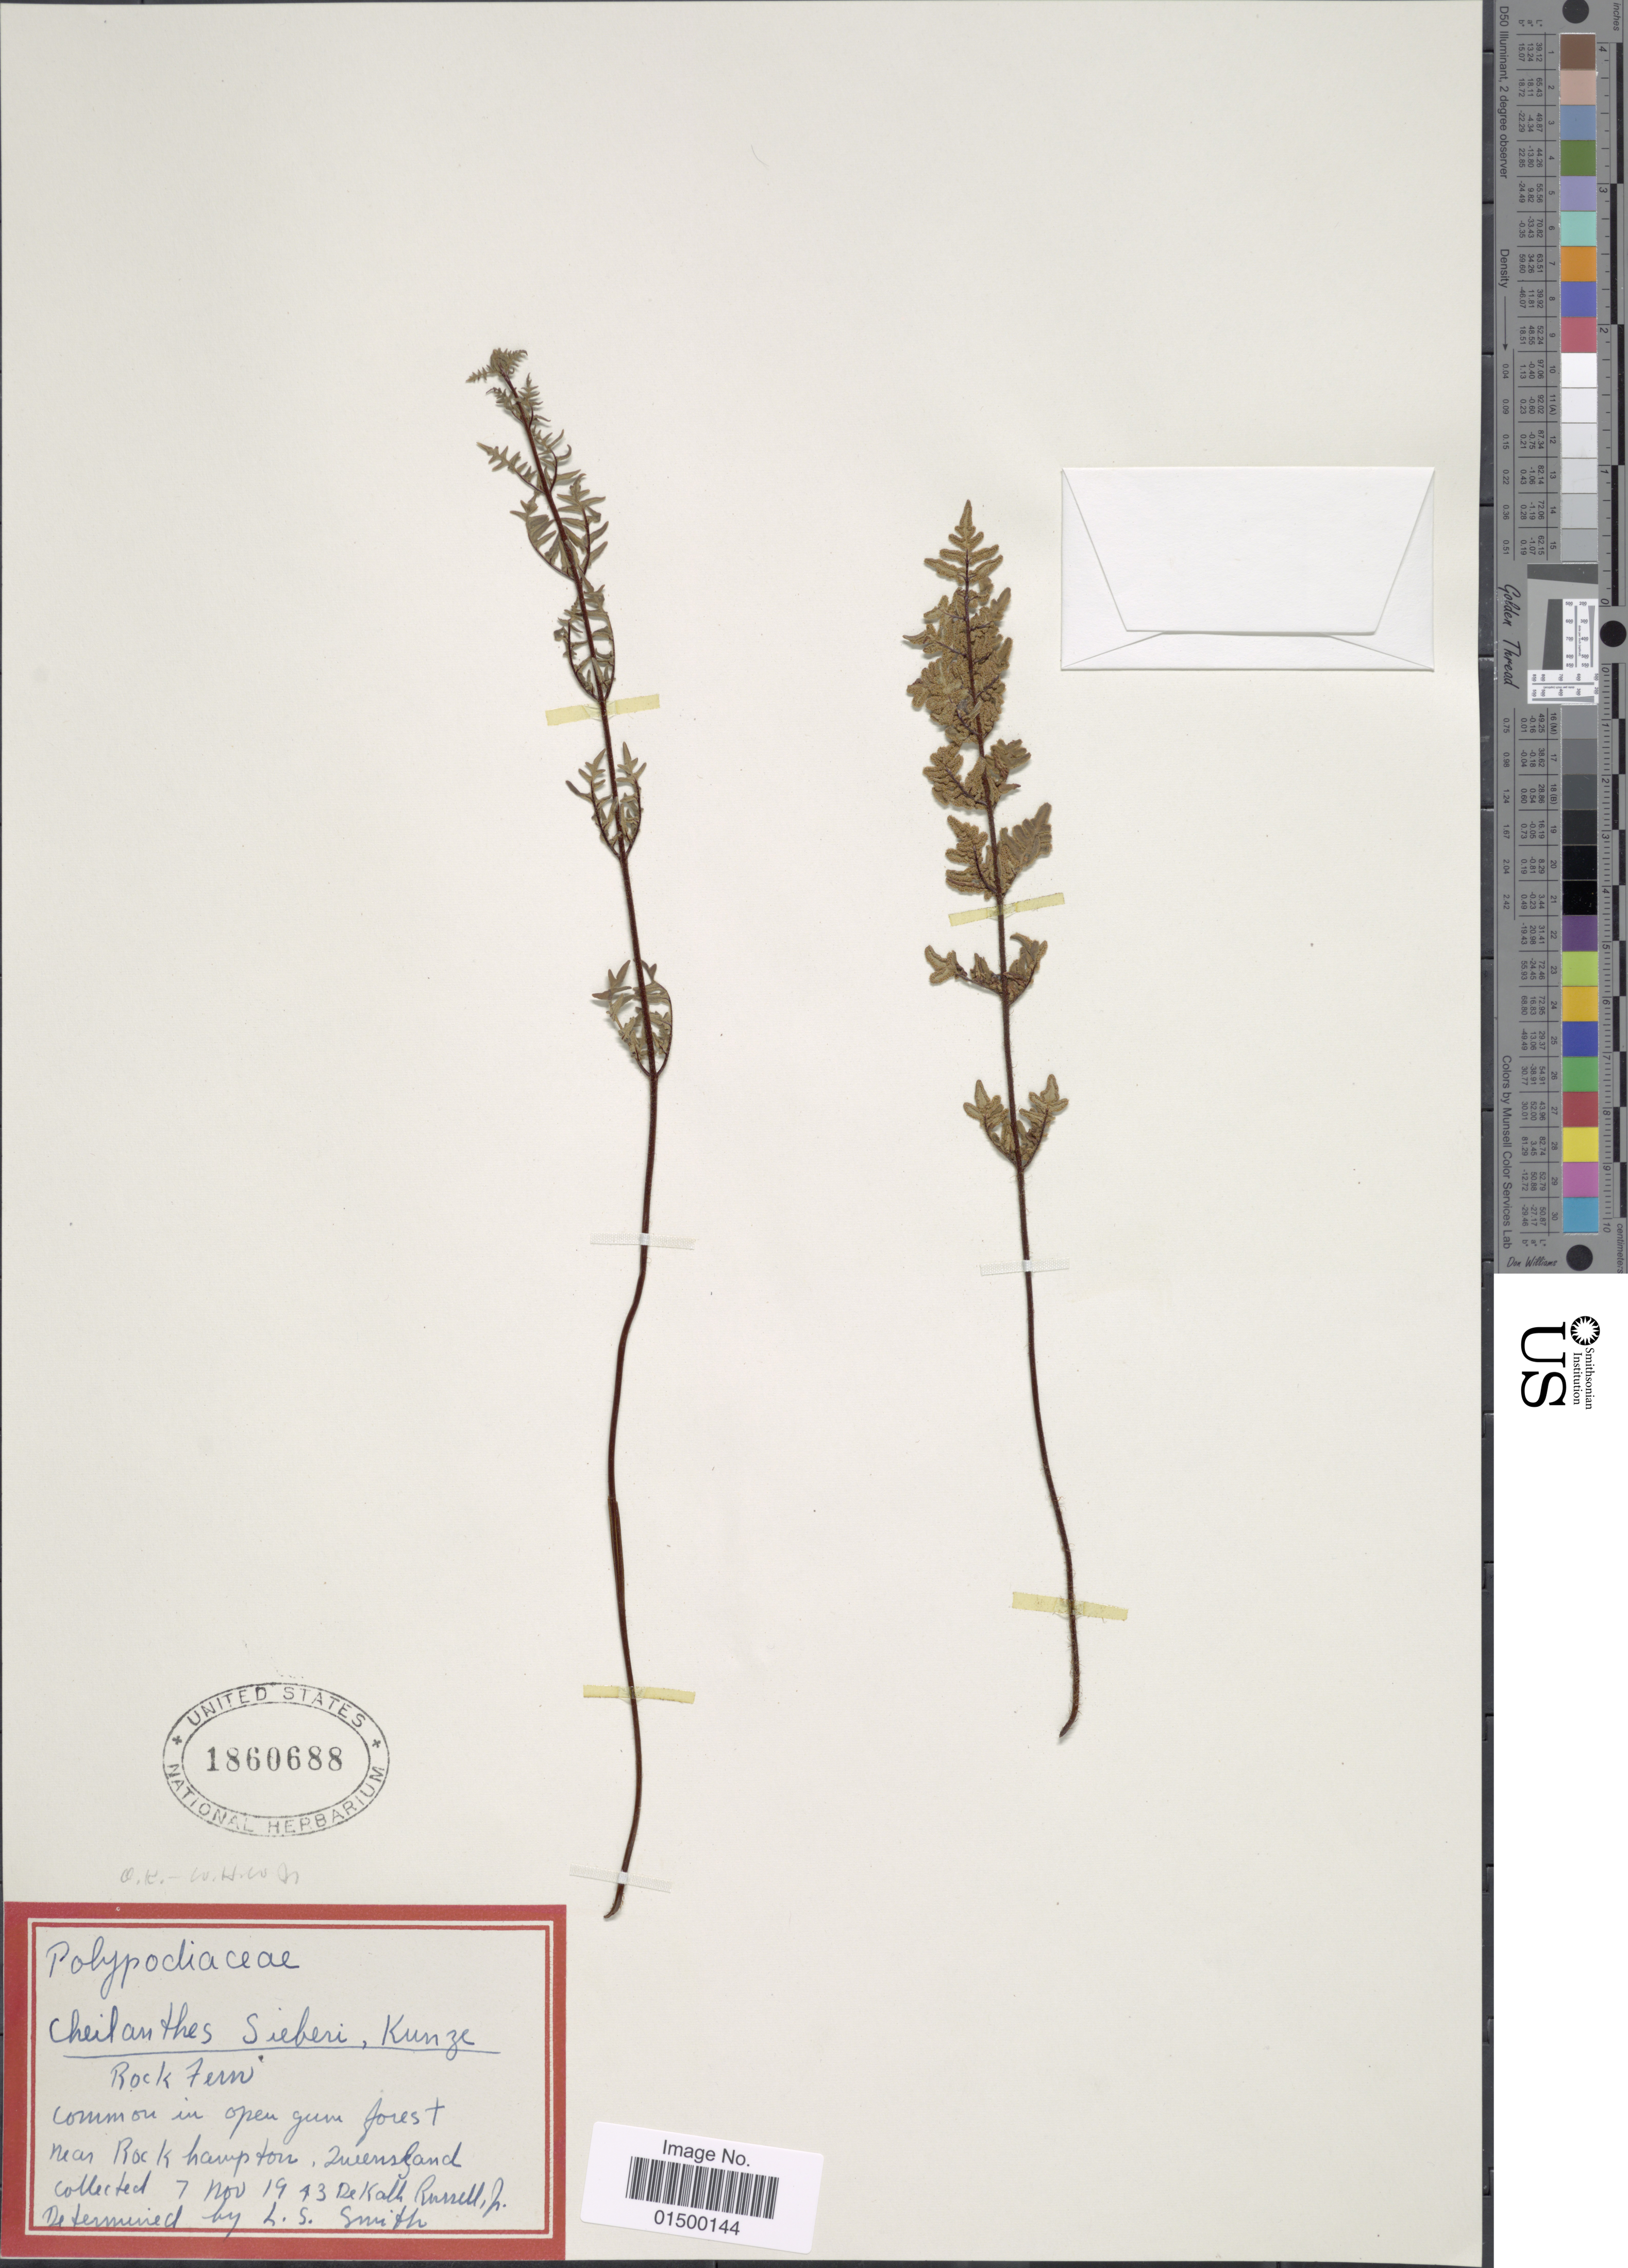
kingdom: Plantae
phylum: Tracheophyta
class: Polypodiopsida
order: Polypodiales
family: Pteridaceae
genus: Cheilanthes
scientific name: Cheilanthes sieberi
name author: Kunze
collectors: D. K. Russell Jr.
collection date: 1943-11-07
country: Australia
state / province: Queensland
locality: Near Rock hampton, Queensland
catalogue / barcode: US 1860688